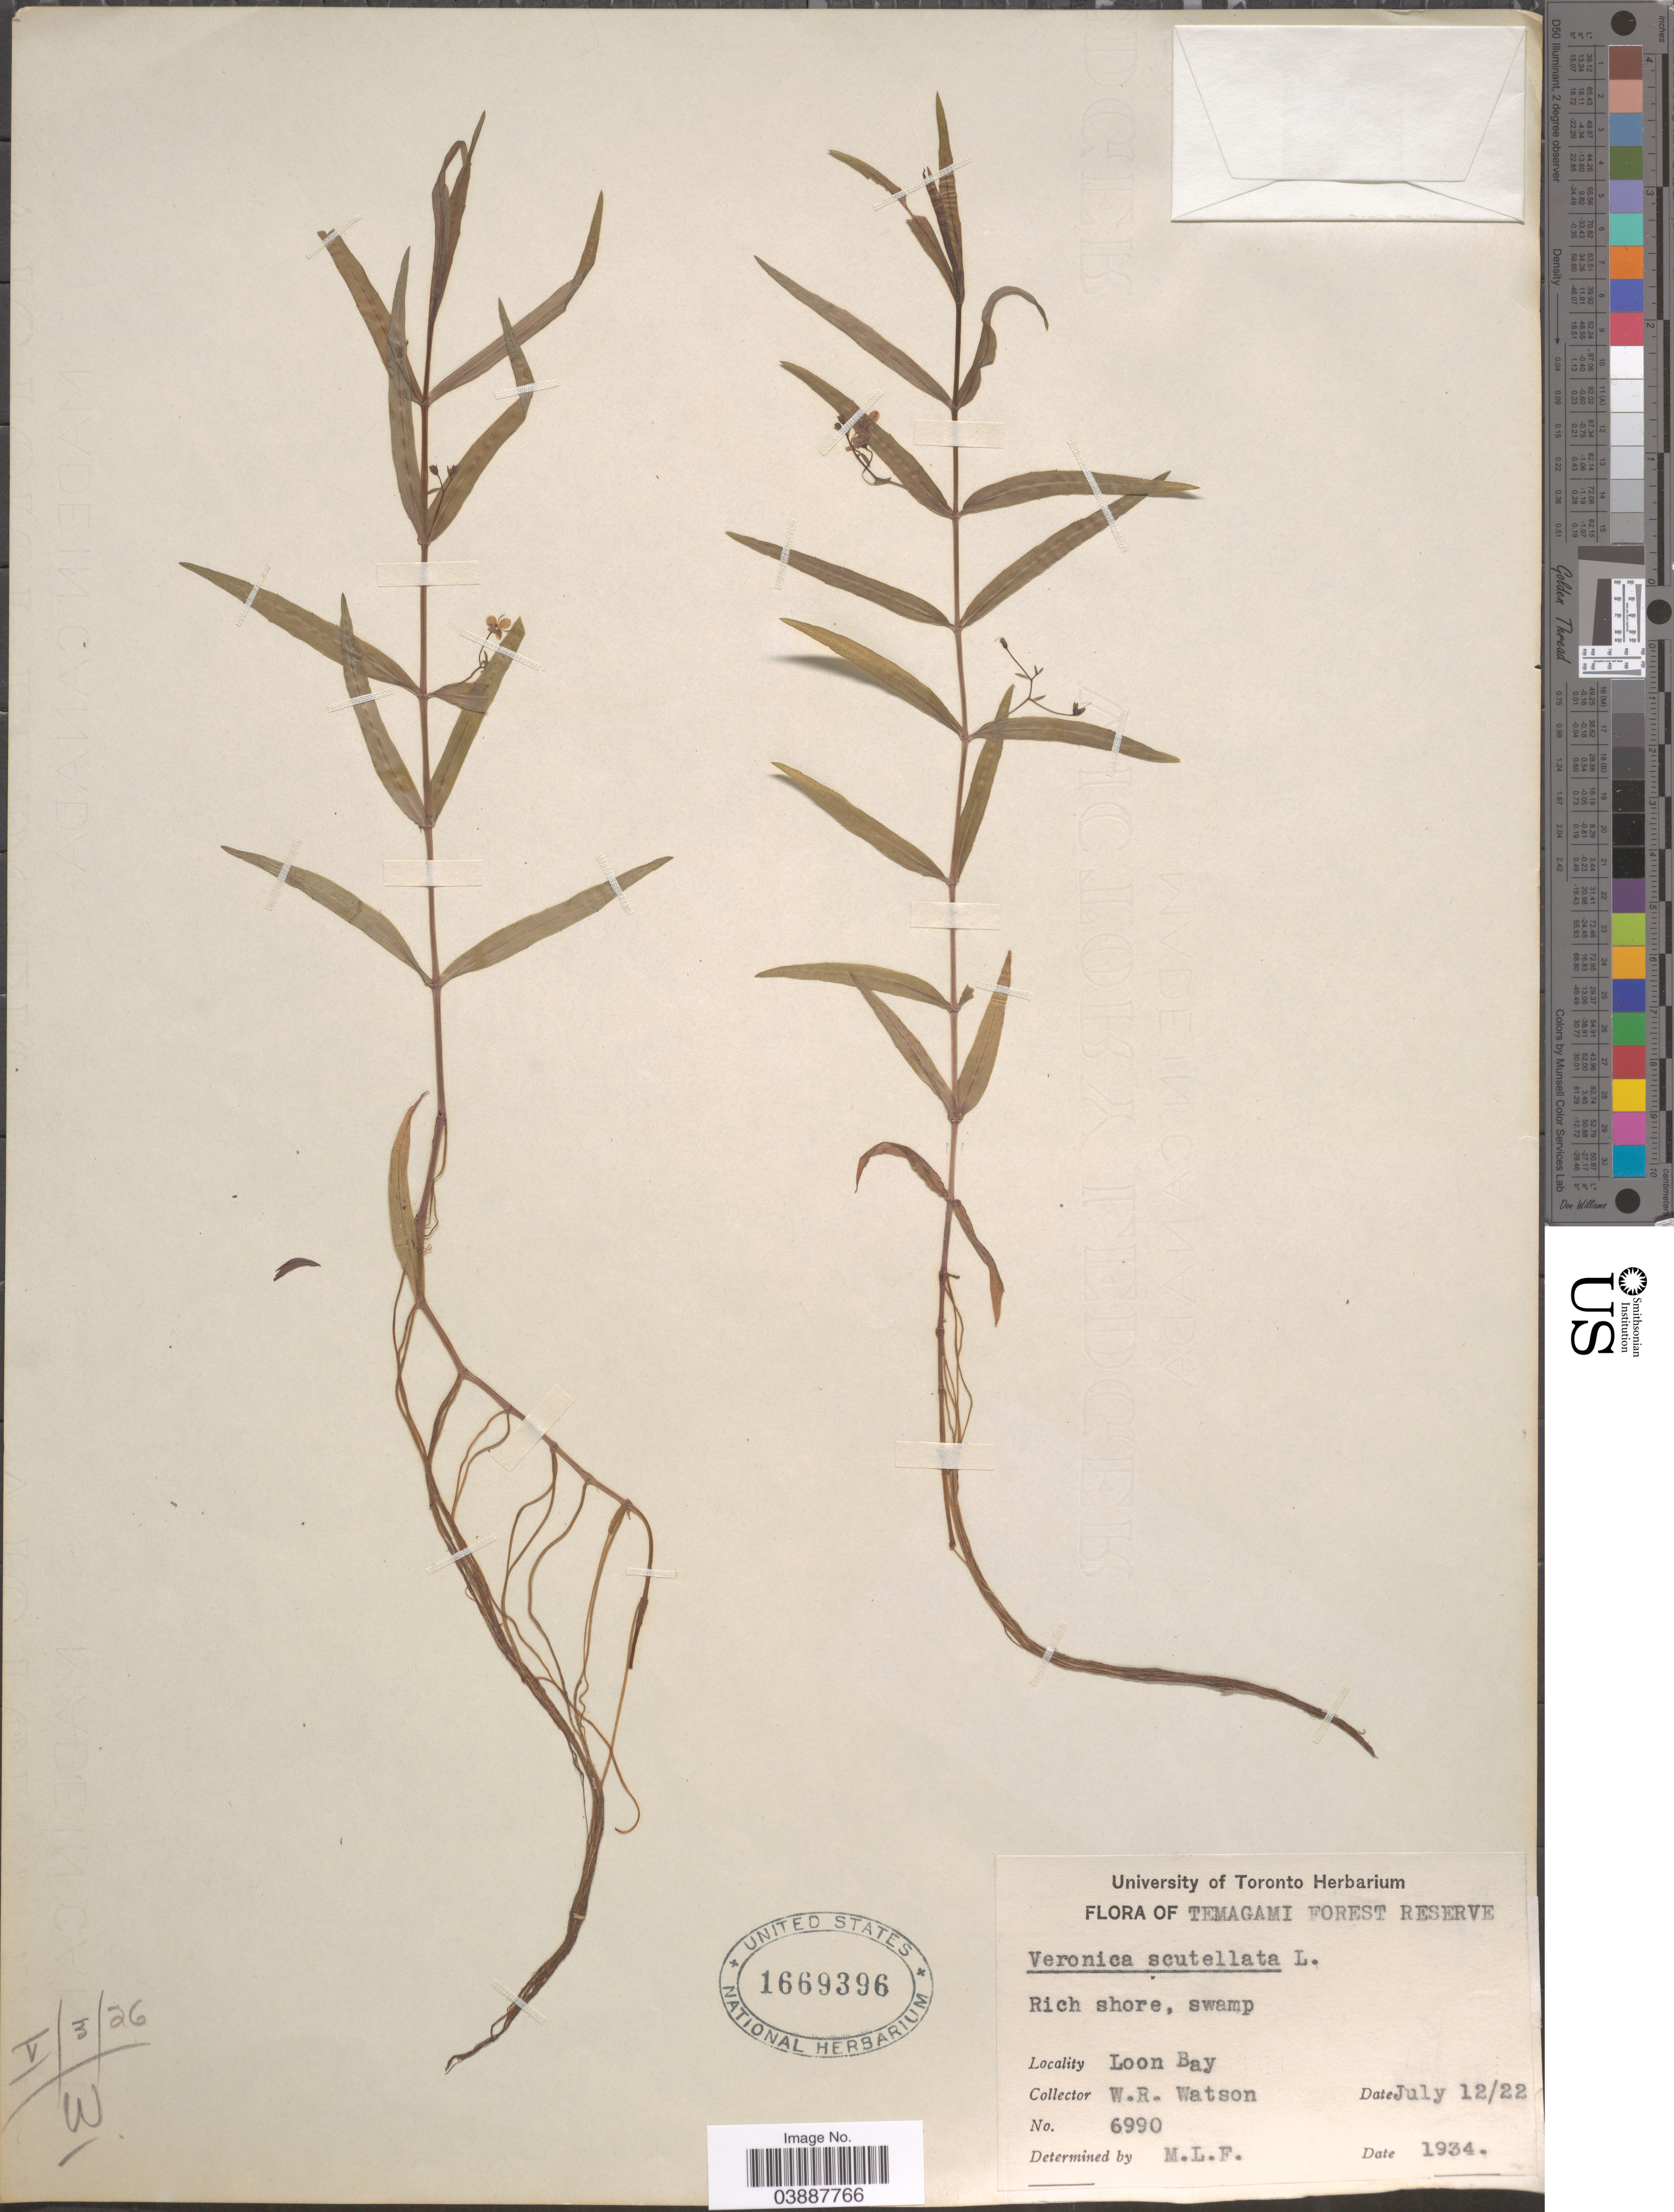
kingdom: Plantae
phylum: Tracheophyta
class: Magnoliopsida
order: Lamiales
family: Plantaginaceae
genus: Veronica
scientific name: Veronica scutellata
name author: L.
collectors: W. R. Watson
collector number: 6990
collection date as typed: Transcribed d/m/y: 12/7/22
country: Canada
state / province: Ontario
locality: Temagami Forest Reserve. Loon Bay.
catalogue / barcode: US 1669396